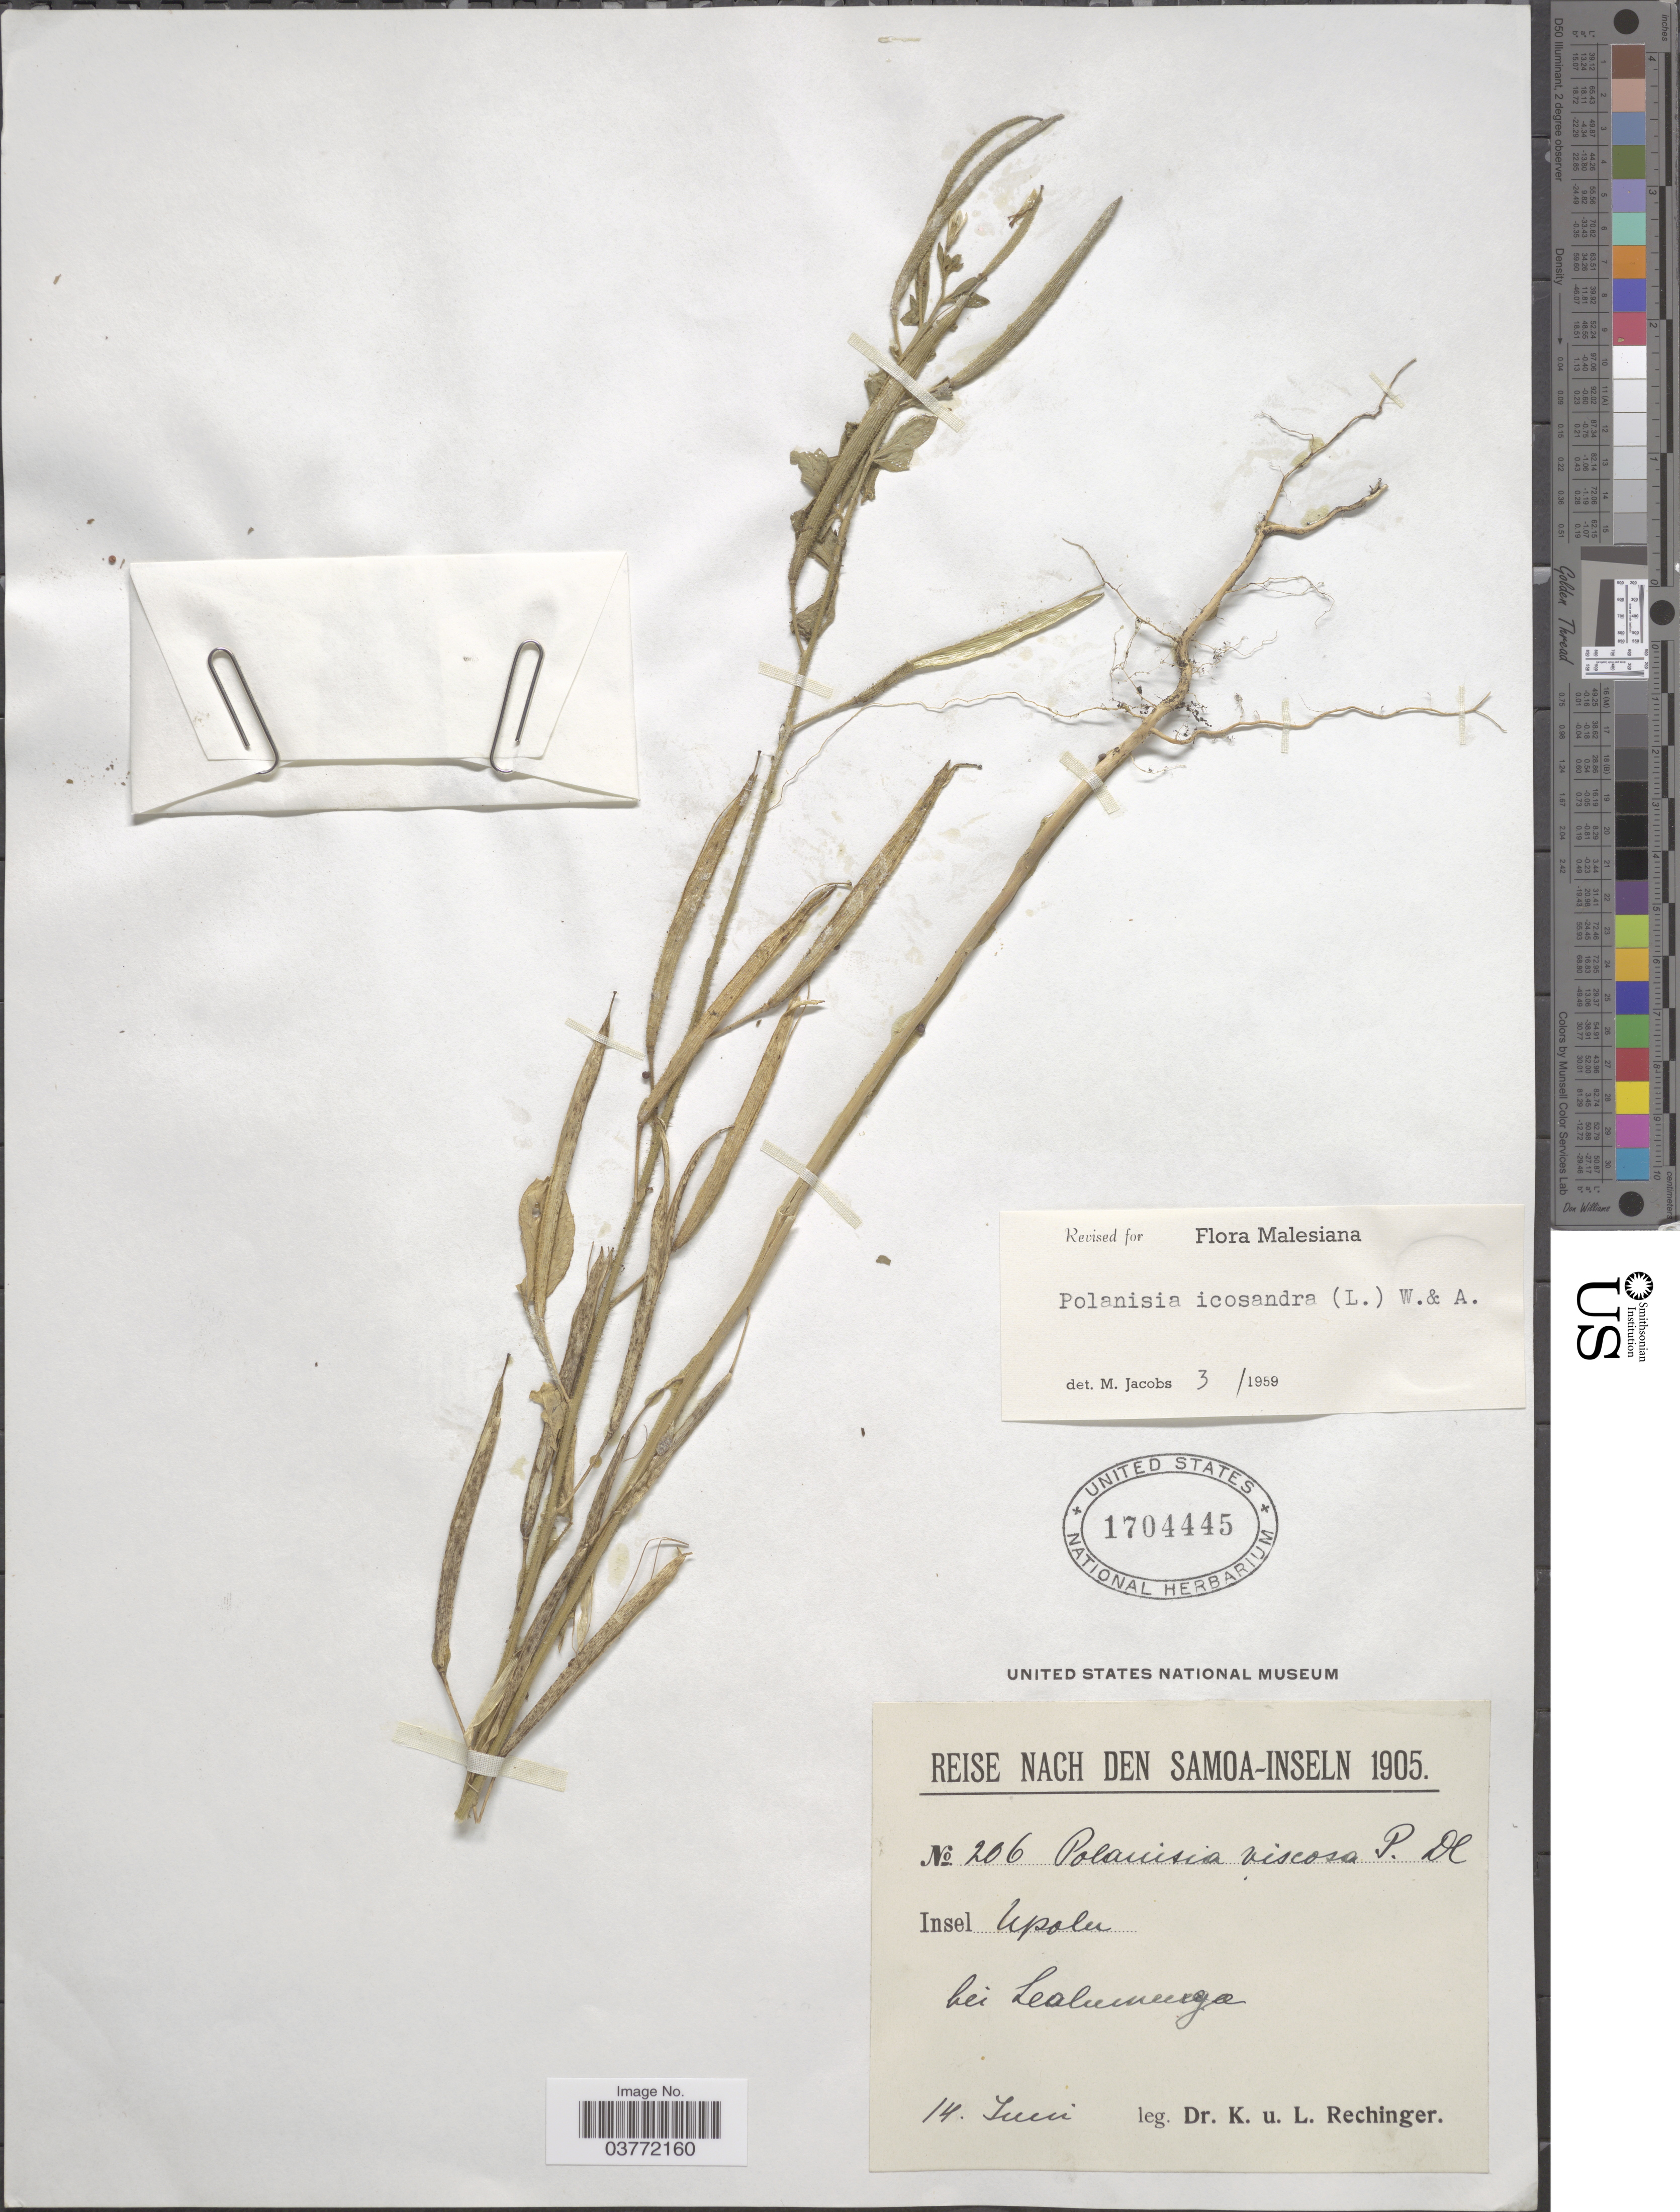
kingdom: Plantae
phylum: Tracheophyta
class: Magnoliopsida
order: Brassicales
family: Cleomaceae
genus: Arivela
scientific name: Arivela viscosa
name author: (L.) Raf.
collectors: K. Rechinger & L. Rechinger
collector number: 206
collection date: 1905-06-14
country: Samoa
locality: Insel Upolu. bei Lealumeega.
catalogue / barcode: US 1704445